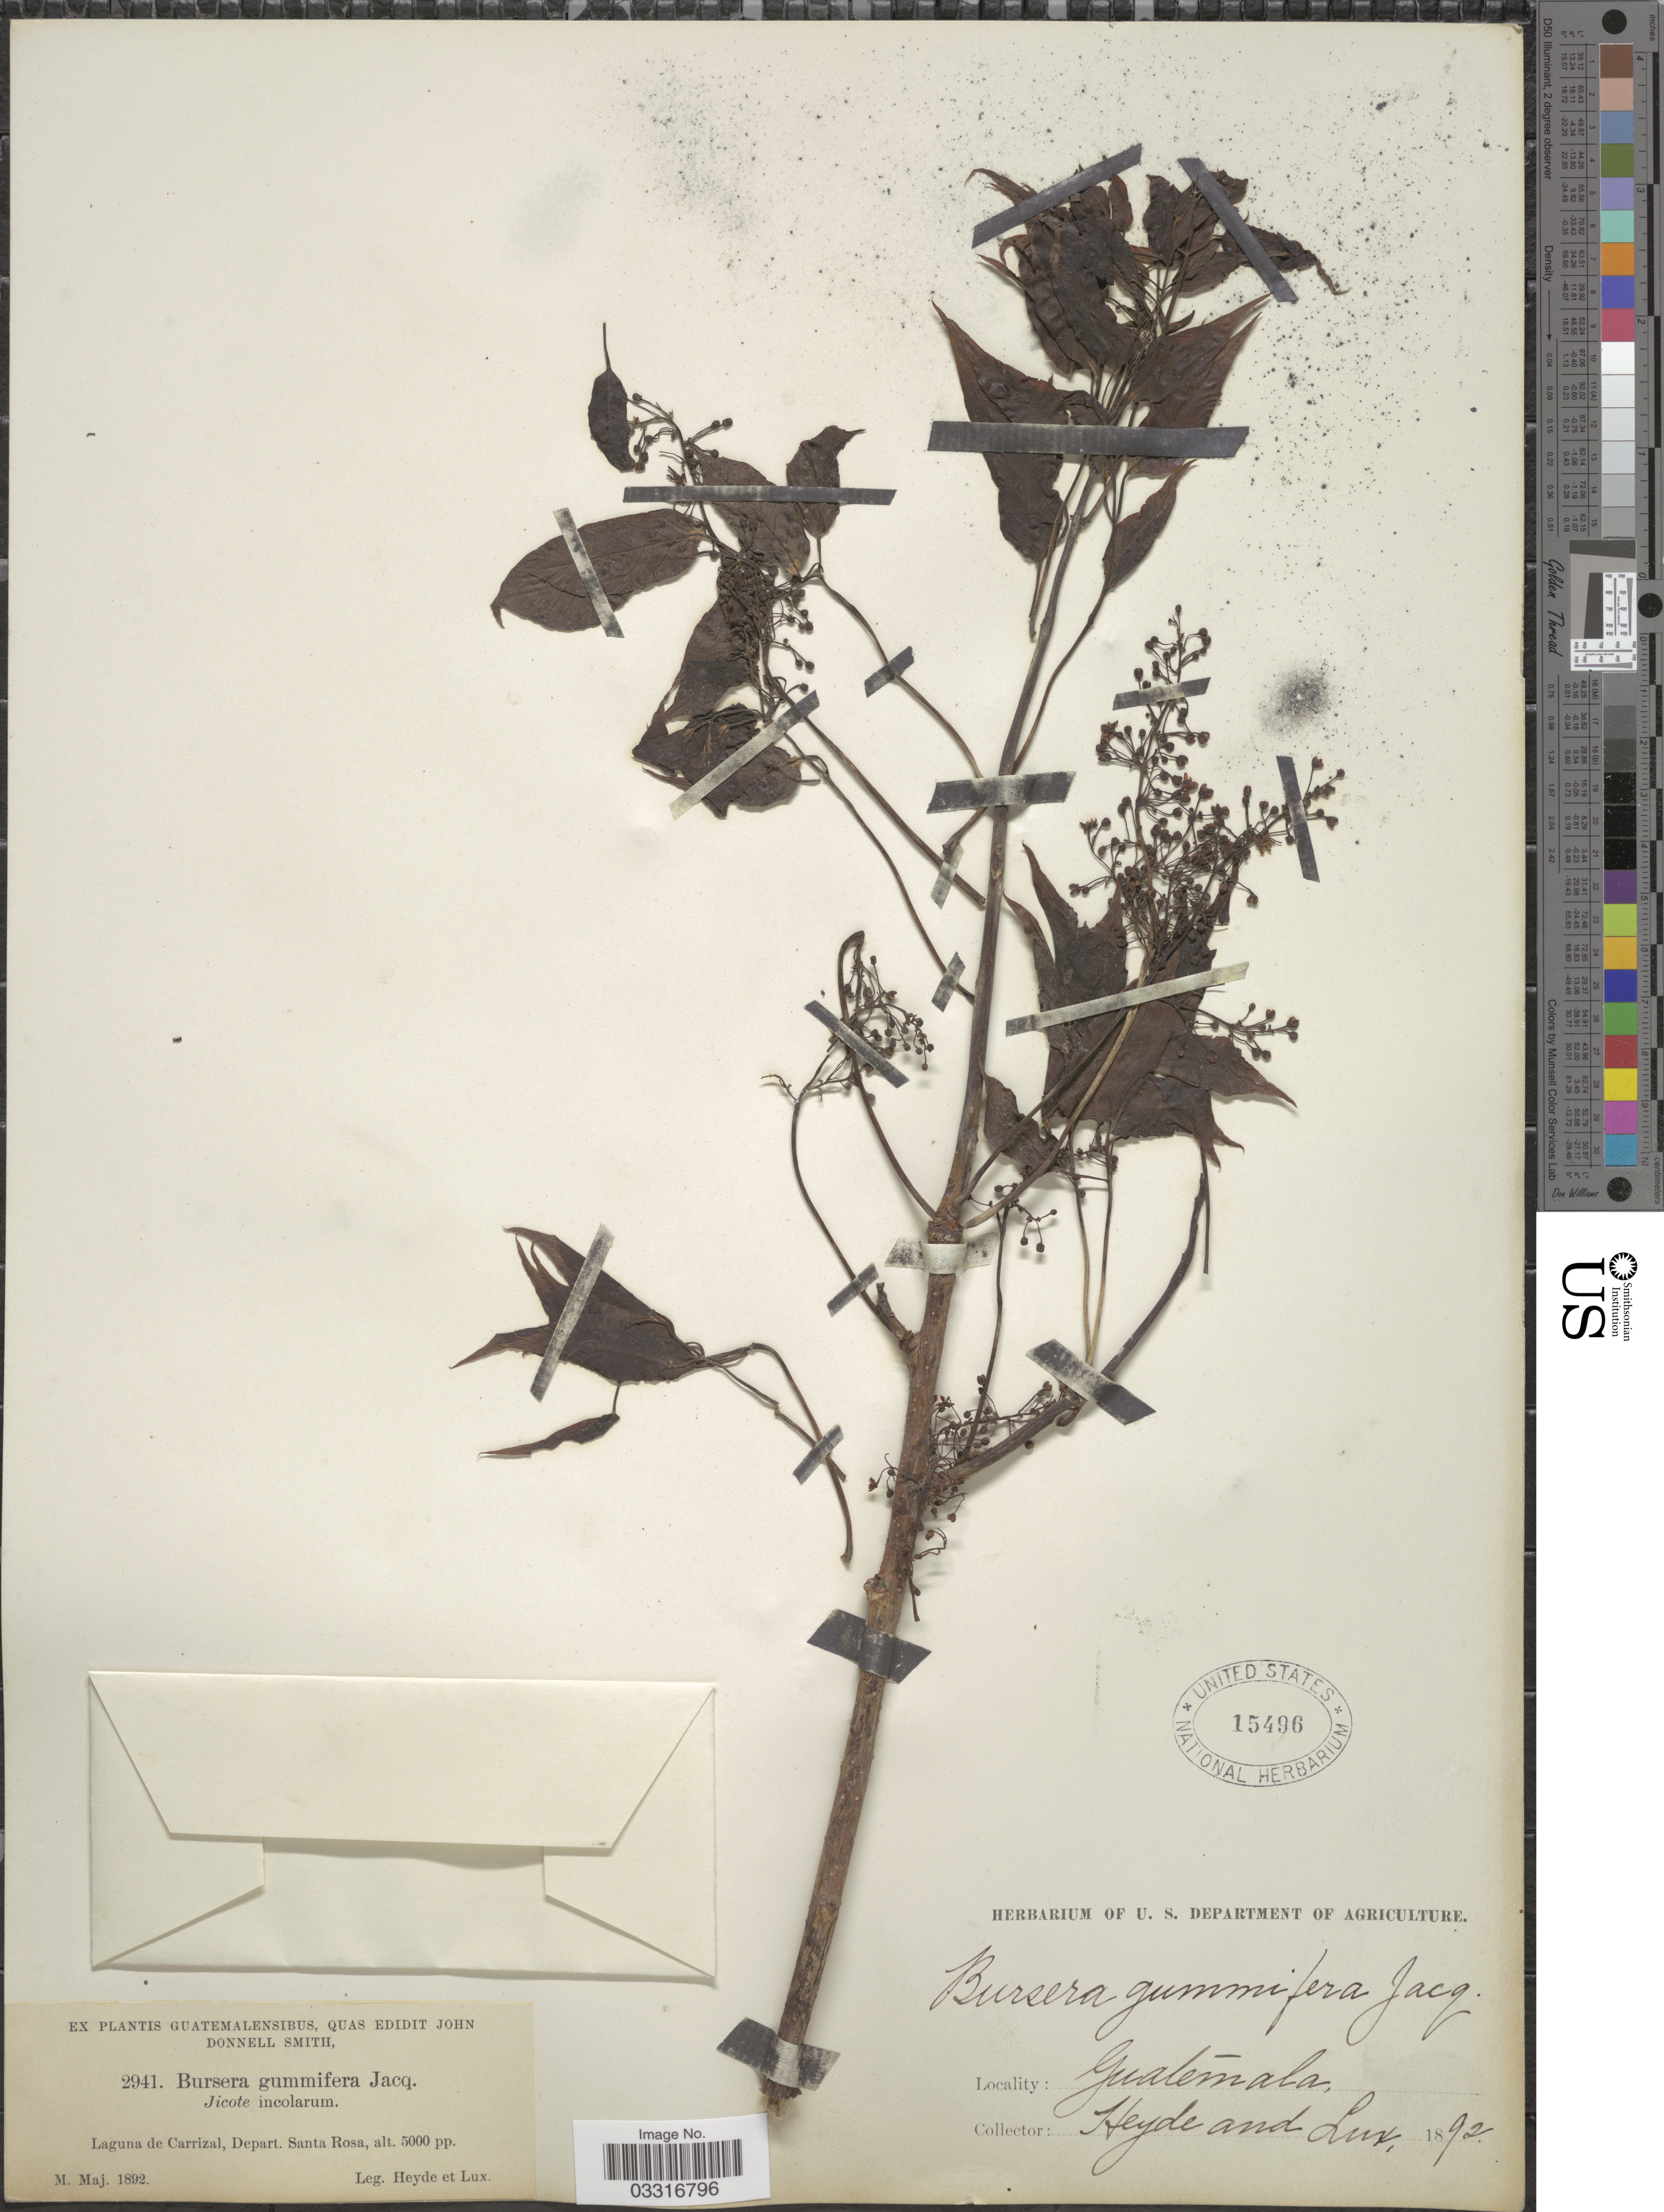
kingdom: Plantae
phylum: Tracheophyta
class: Magnoliopsida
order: Sapindales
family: Burseraceae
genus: Bursera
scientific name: Bursera simaruba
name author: (L.) Sarg.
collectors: Heyde & Lux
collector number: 2941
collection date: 1892-05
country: Guatemala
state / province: Santa Rosa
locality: Laguna de Carrizal, Depart. Santa Rosa.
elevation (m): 1524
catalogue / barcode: US 15496